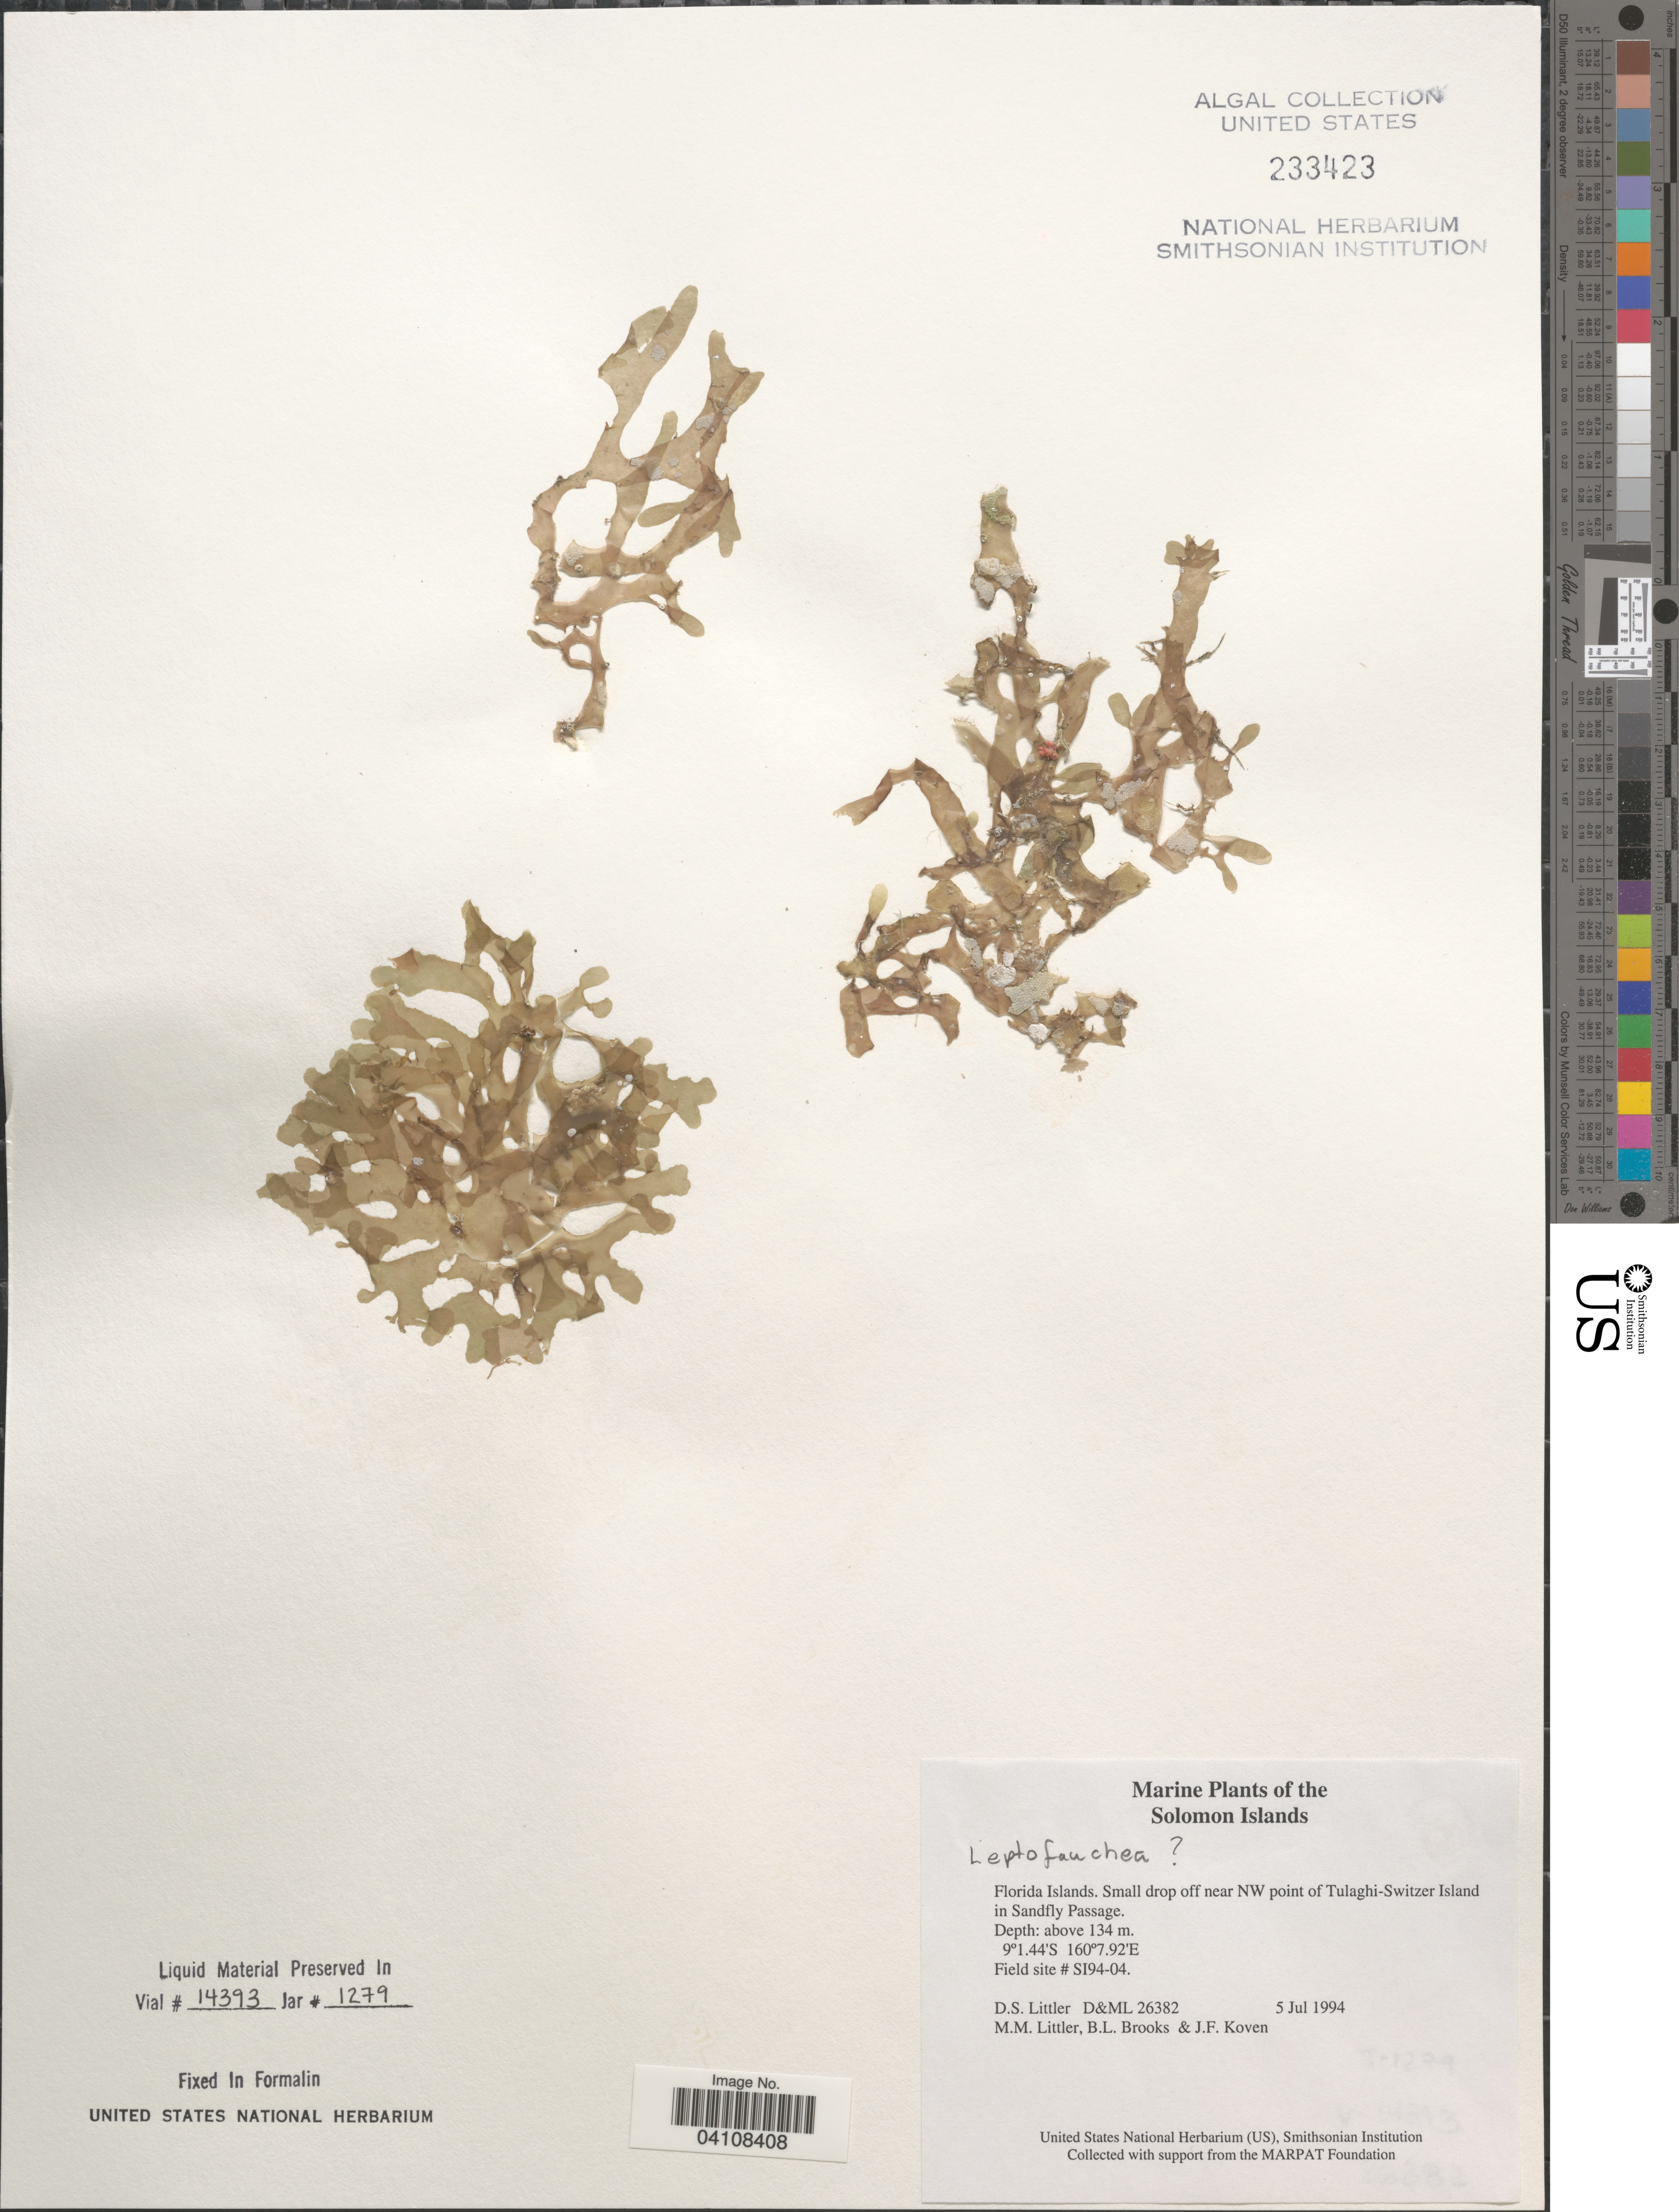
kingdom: Plantae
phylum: Rhodophyta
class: Florideophyceae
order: Rhodymeniales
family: Faucheaceae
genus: Leptofauchea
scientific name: Leptofauchea sp.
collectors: D. S. Littler, B. Brooks & J. Koven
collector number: D&ML26382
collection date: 1994-07-05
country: Solomon Islands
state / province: Solomon Islands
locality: Florida Islands. Small drop off near NW point of Tulaghi-Switzer Island in Sandfly Passage. Field site # SI94-04.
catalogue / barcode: US 233423